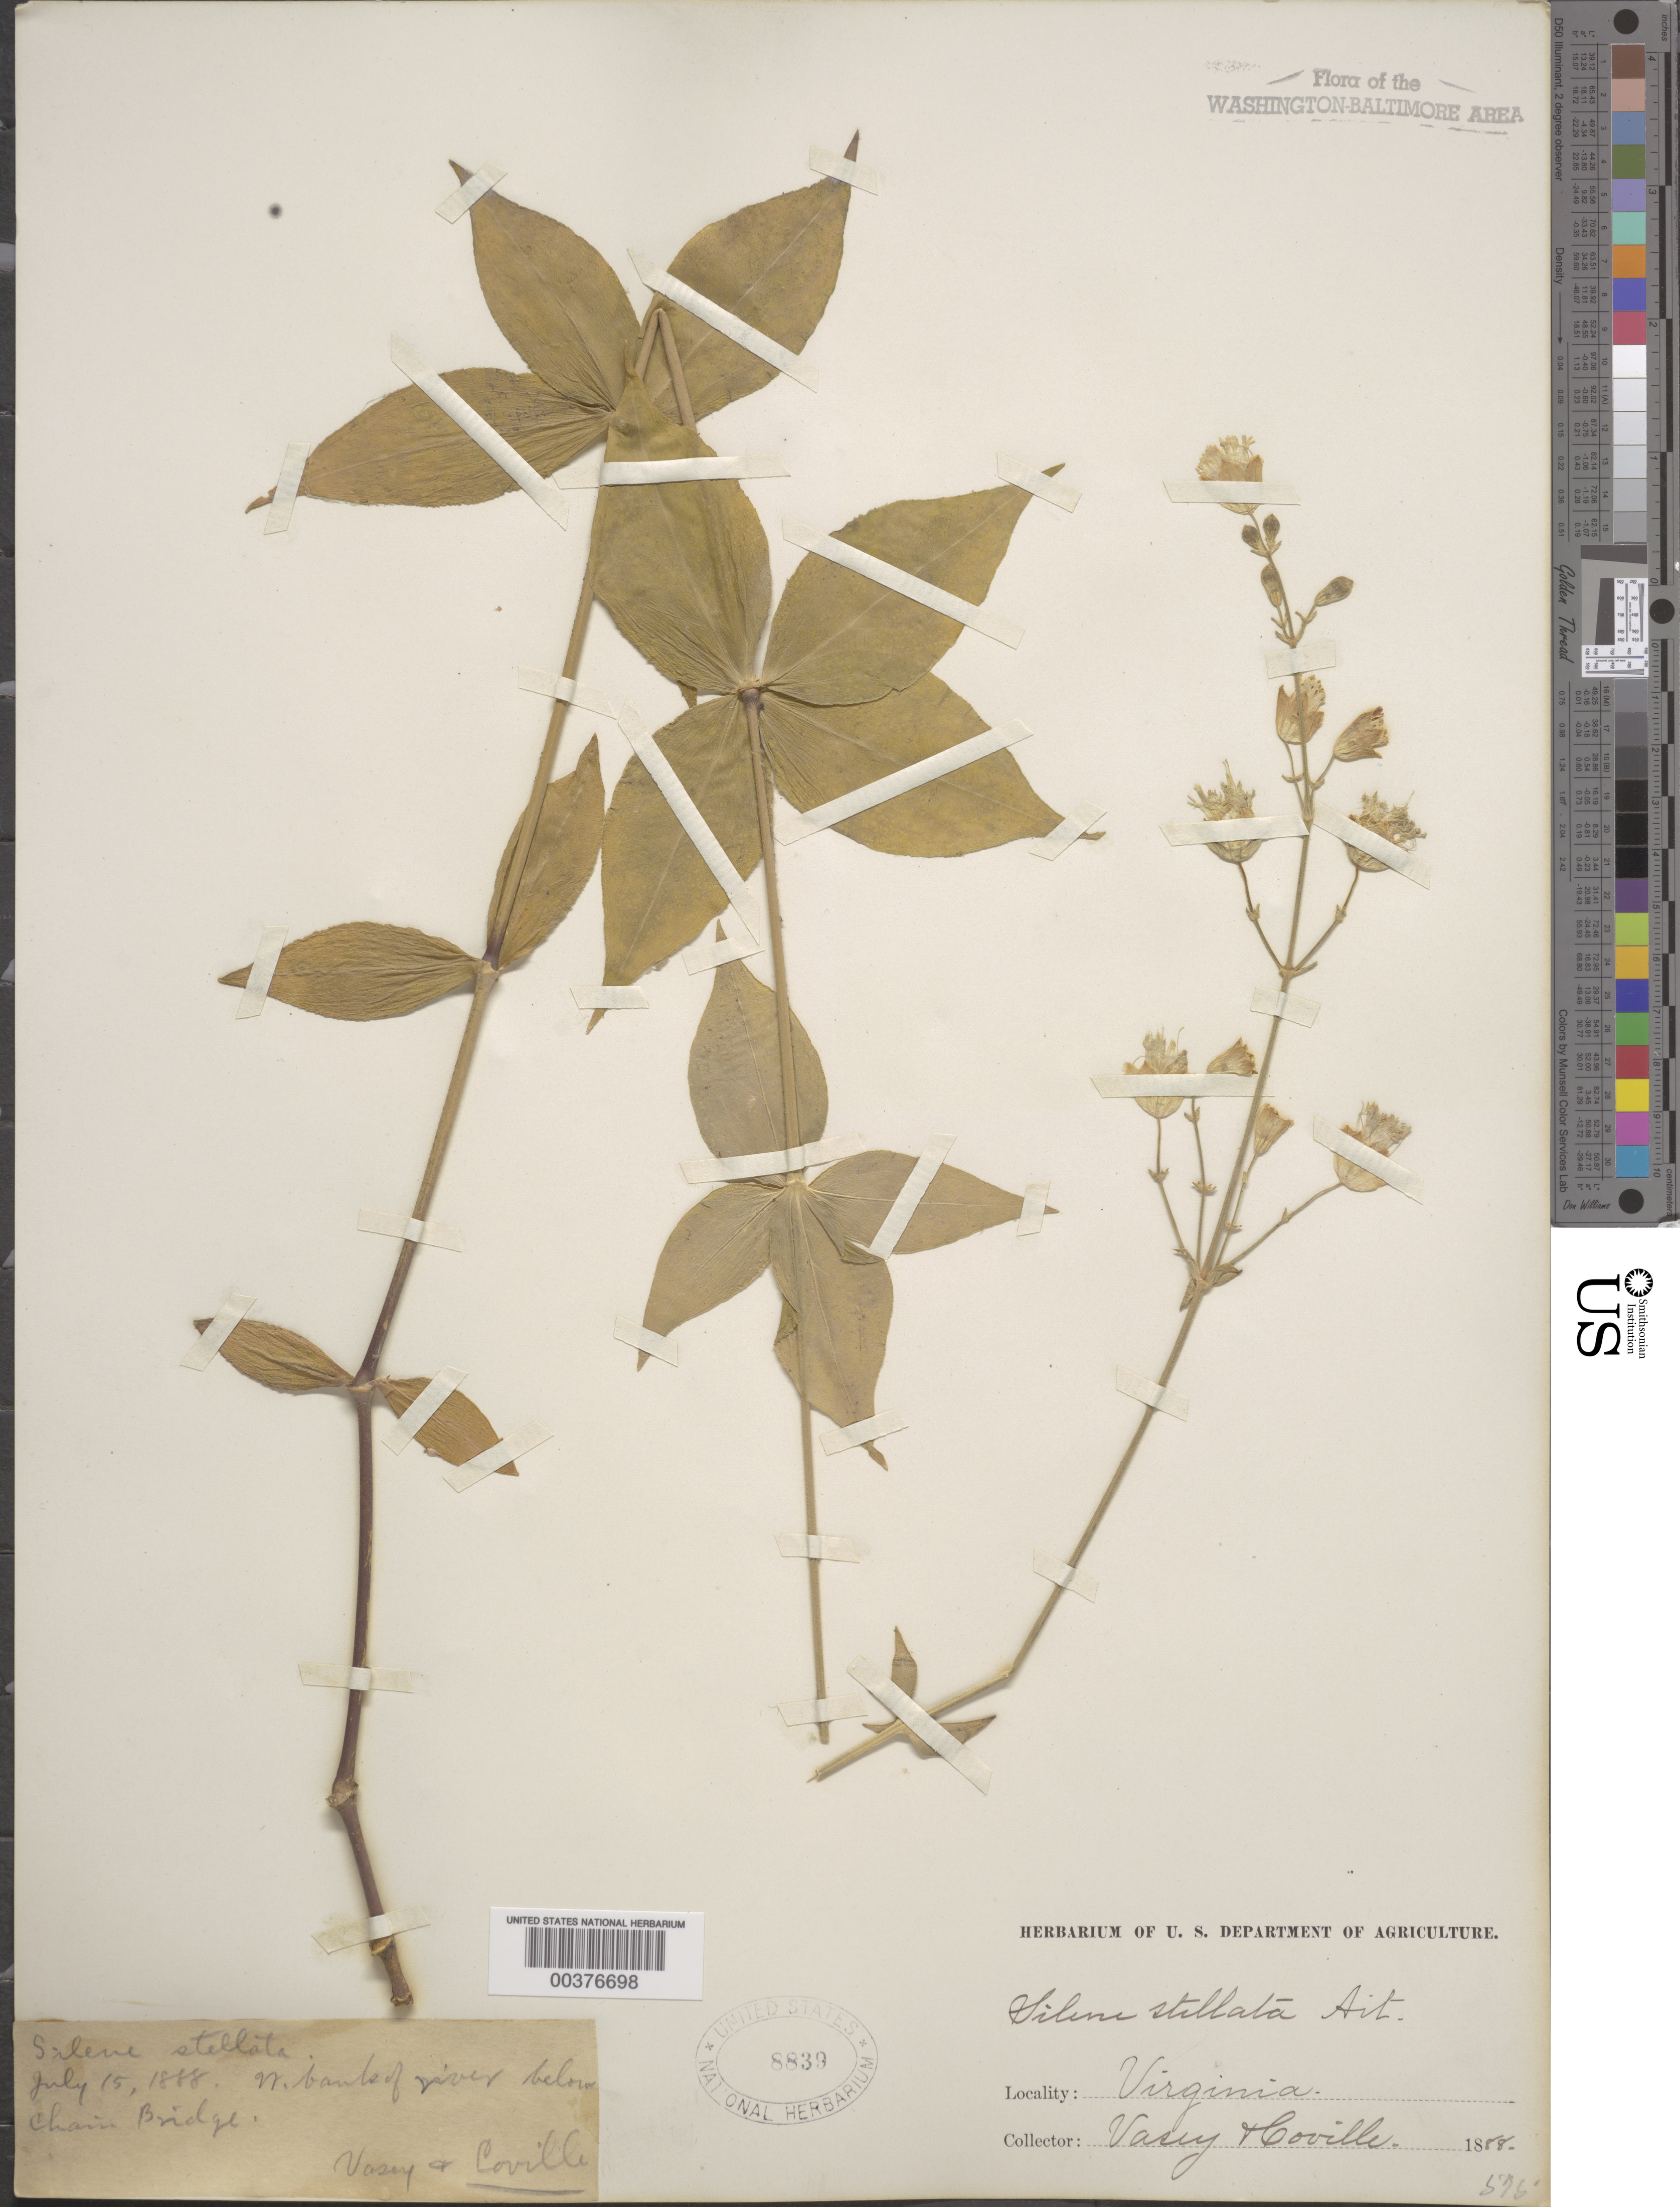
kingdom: Plantae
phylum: Tracheophyta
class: Magnoliopsida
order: Caryophyllales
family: Caryophyllaceae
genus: Silene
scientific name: Silene stellata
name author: (L.) Coyte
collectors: G. R. Vasey & F. V. Coville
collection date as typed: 15 Jul 1888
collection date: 1888-07-15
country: United States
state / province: Virginia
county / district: Fairfax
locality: Below Chain Bridge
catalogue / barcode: US 8839